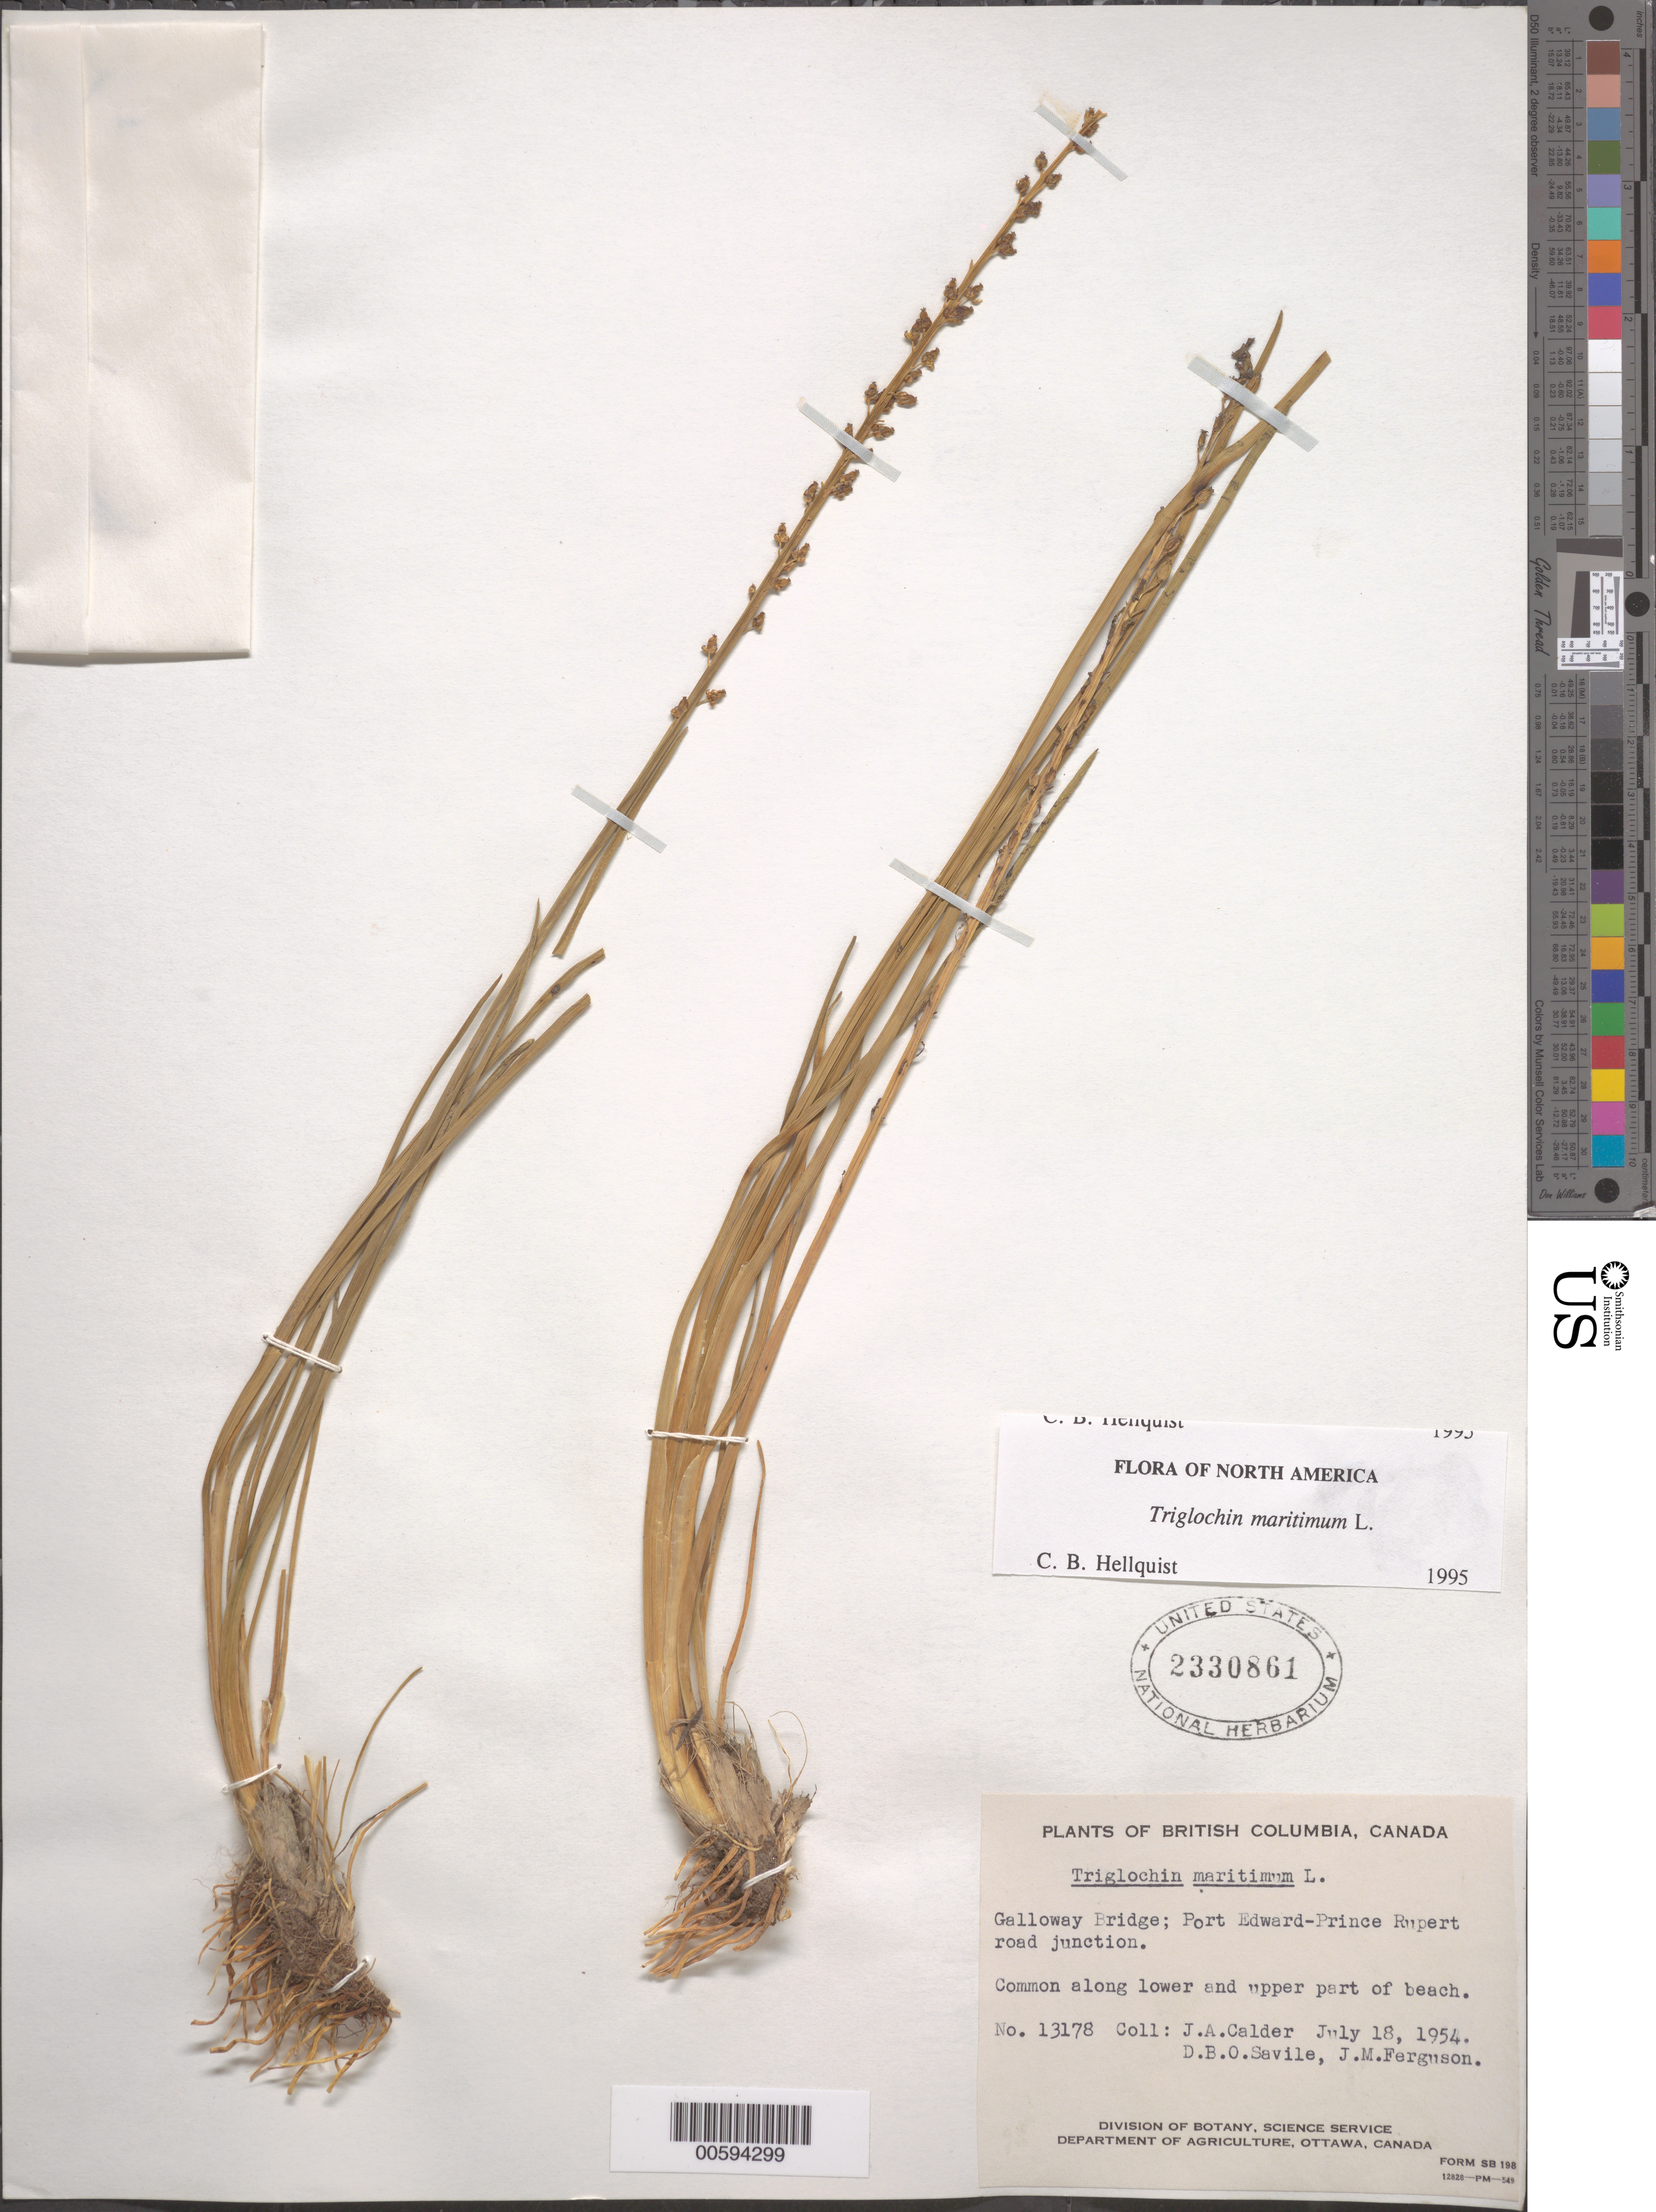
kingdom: Plantae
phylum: Tracheophyta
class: Liliopsida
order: Alismatales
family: Juncaginaceae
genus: Triglochin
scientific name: Triglochin maritima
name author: L.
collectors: J. A. Calder & D. Savile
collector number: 13178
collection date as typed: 18 Jul 1954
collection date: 1954-07-18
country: Canada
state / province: British Columbia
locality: Galloway Bridge, Port Edward-Prince Rupert Road junction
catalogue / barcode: US 2330861